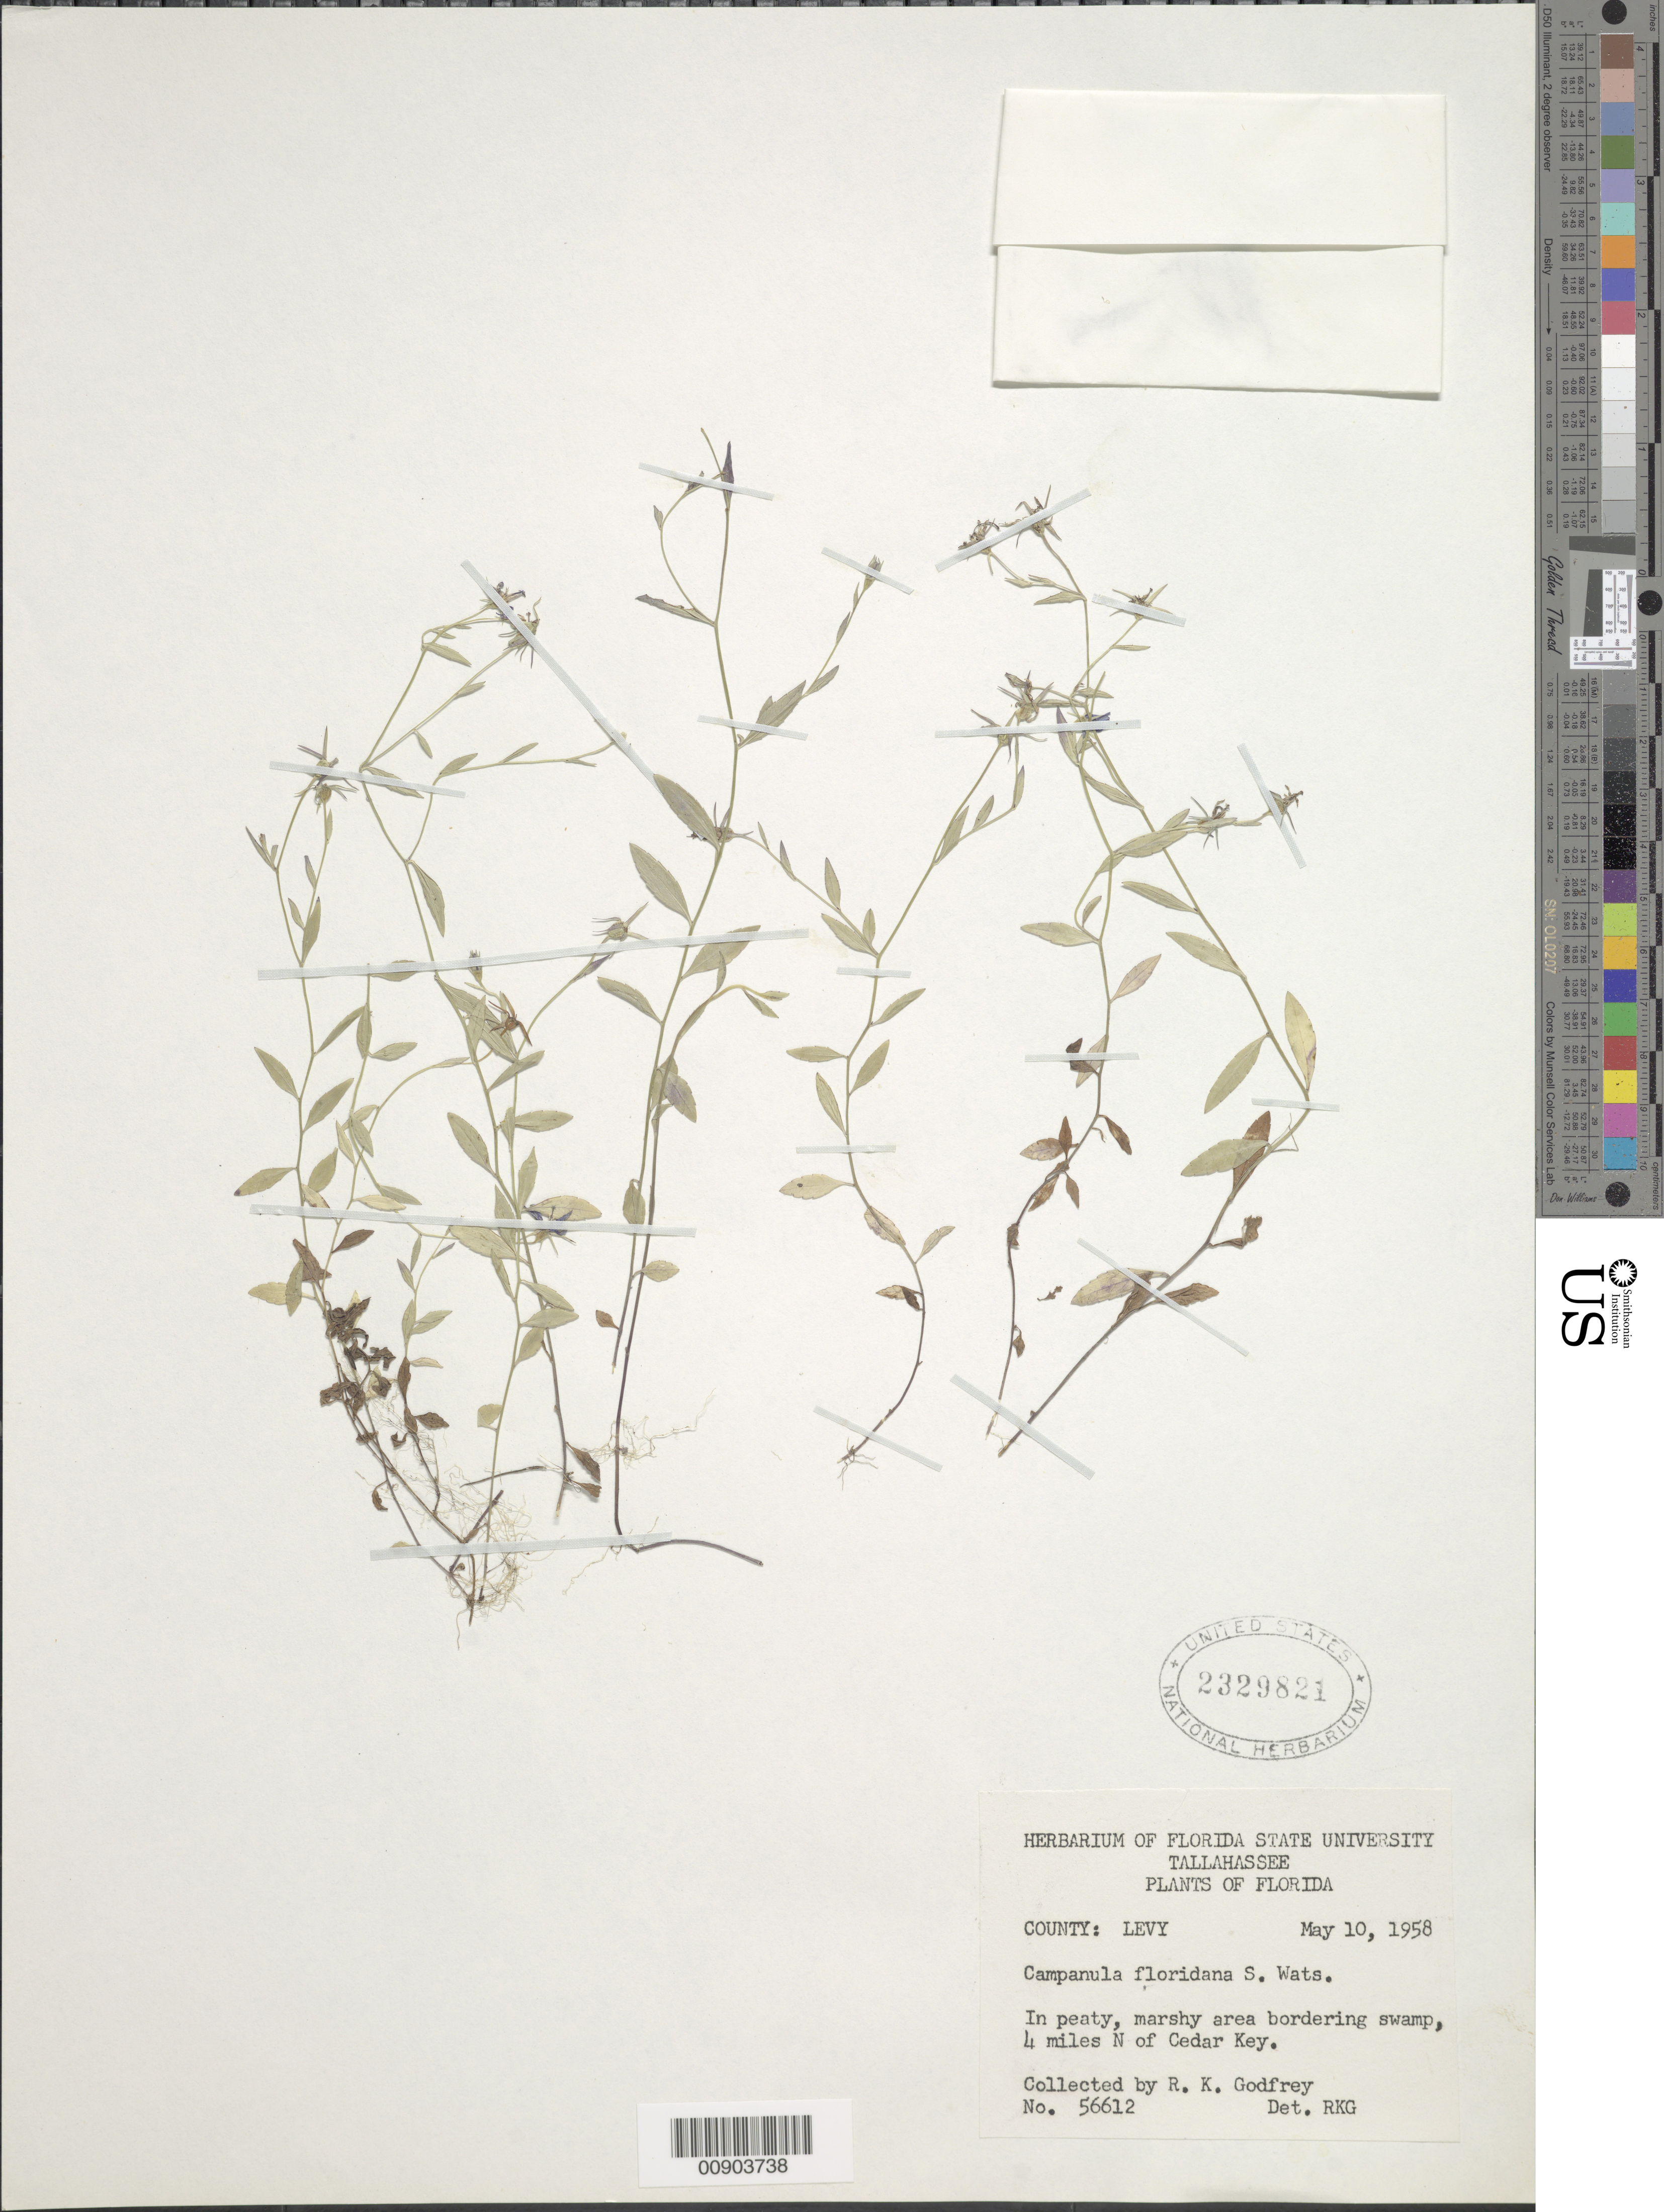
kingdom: Plantae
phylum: Tracheophyta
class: Magnoliopsida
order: Asterales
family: Campanulaceae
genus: Campanula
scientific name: Campanula floridana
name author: S. Watson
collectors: R. K. Godfrey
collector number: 56612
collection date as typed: May 10, 1958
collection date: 1958-05-10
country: United States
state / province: Florida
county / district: Levy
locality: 4 miles N of Cedar Key.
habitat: In peaty, marshy area bordering swamp.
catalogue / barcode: US 2329821